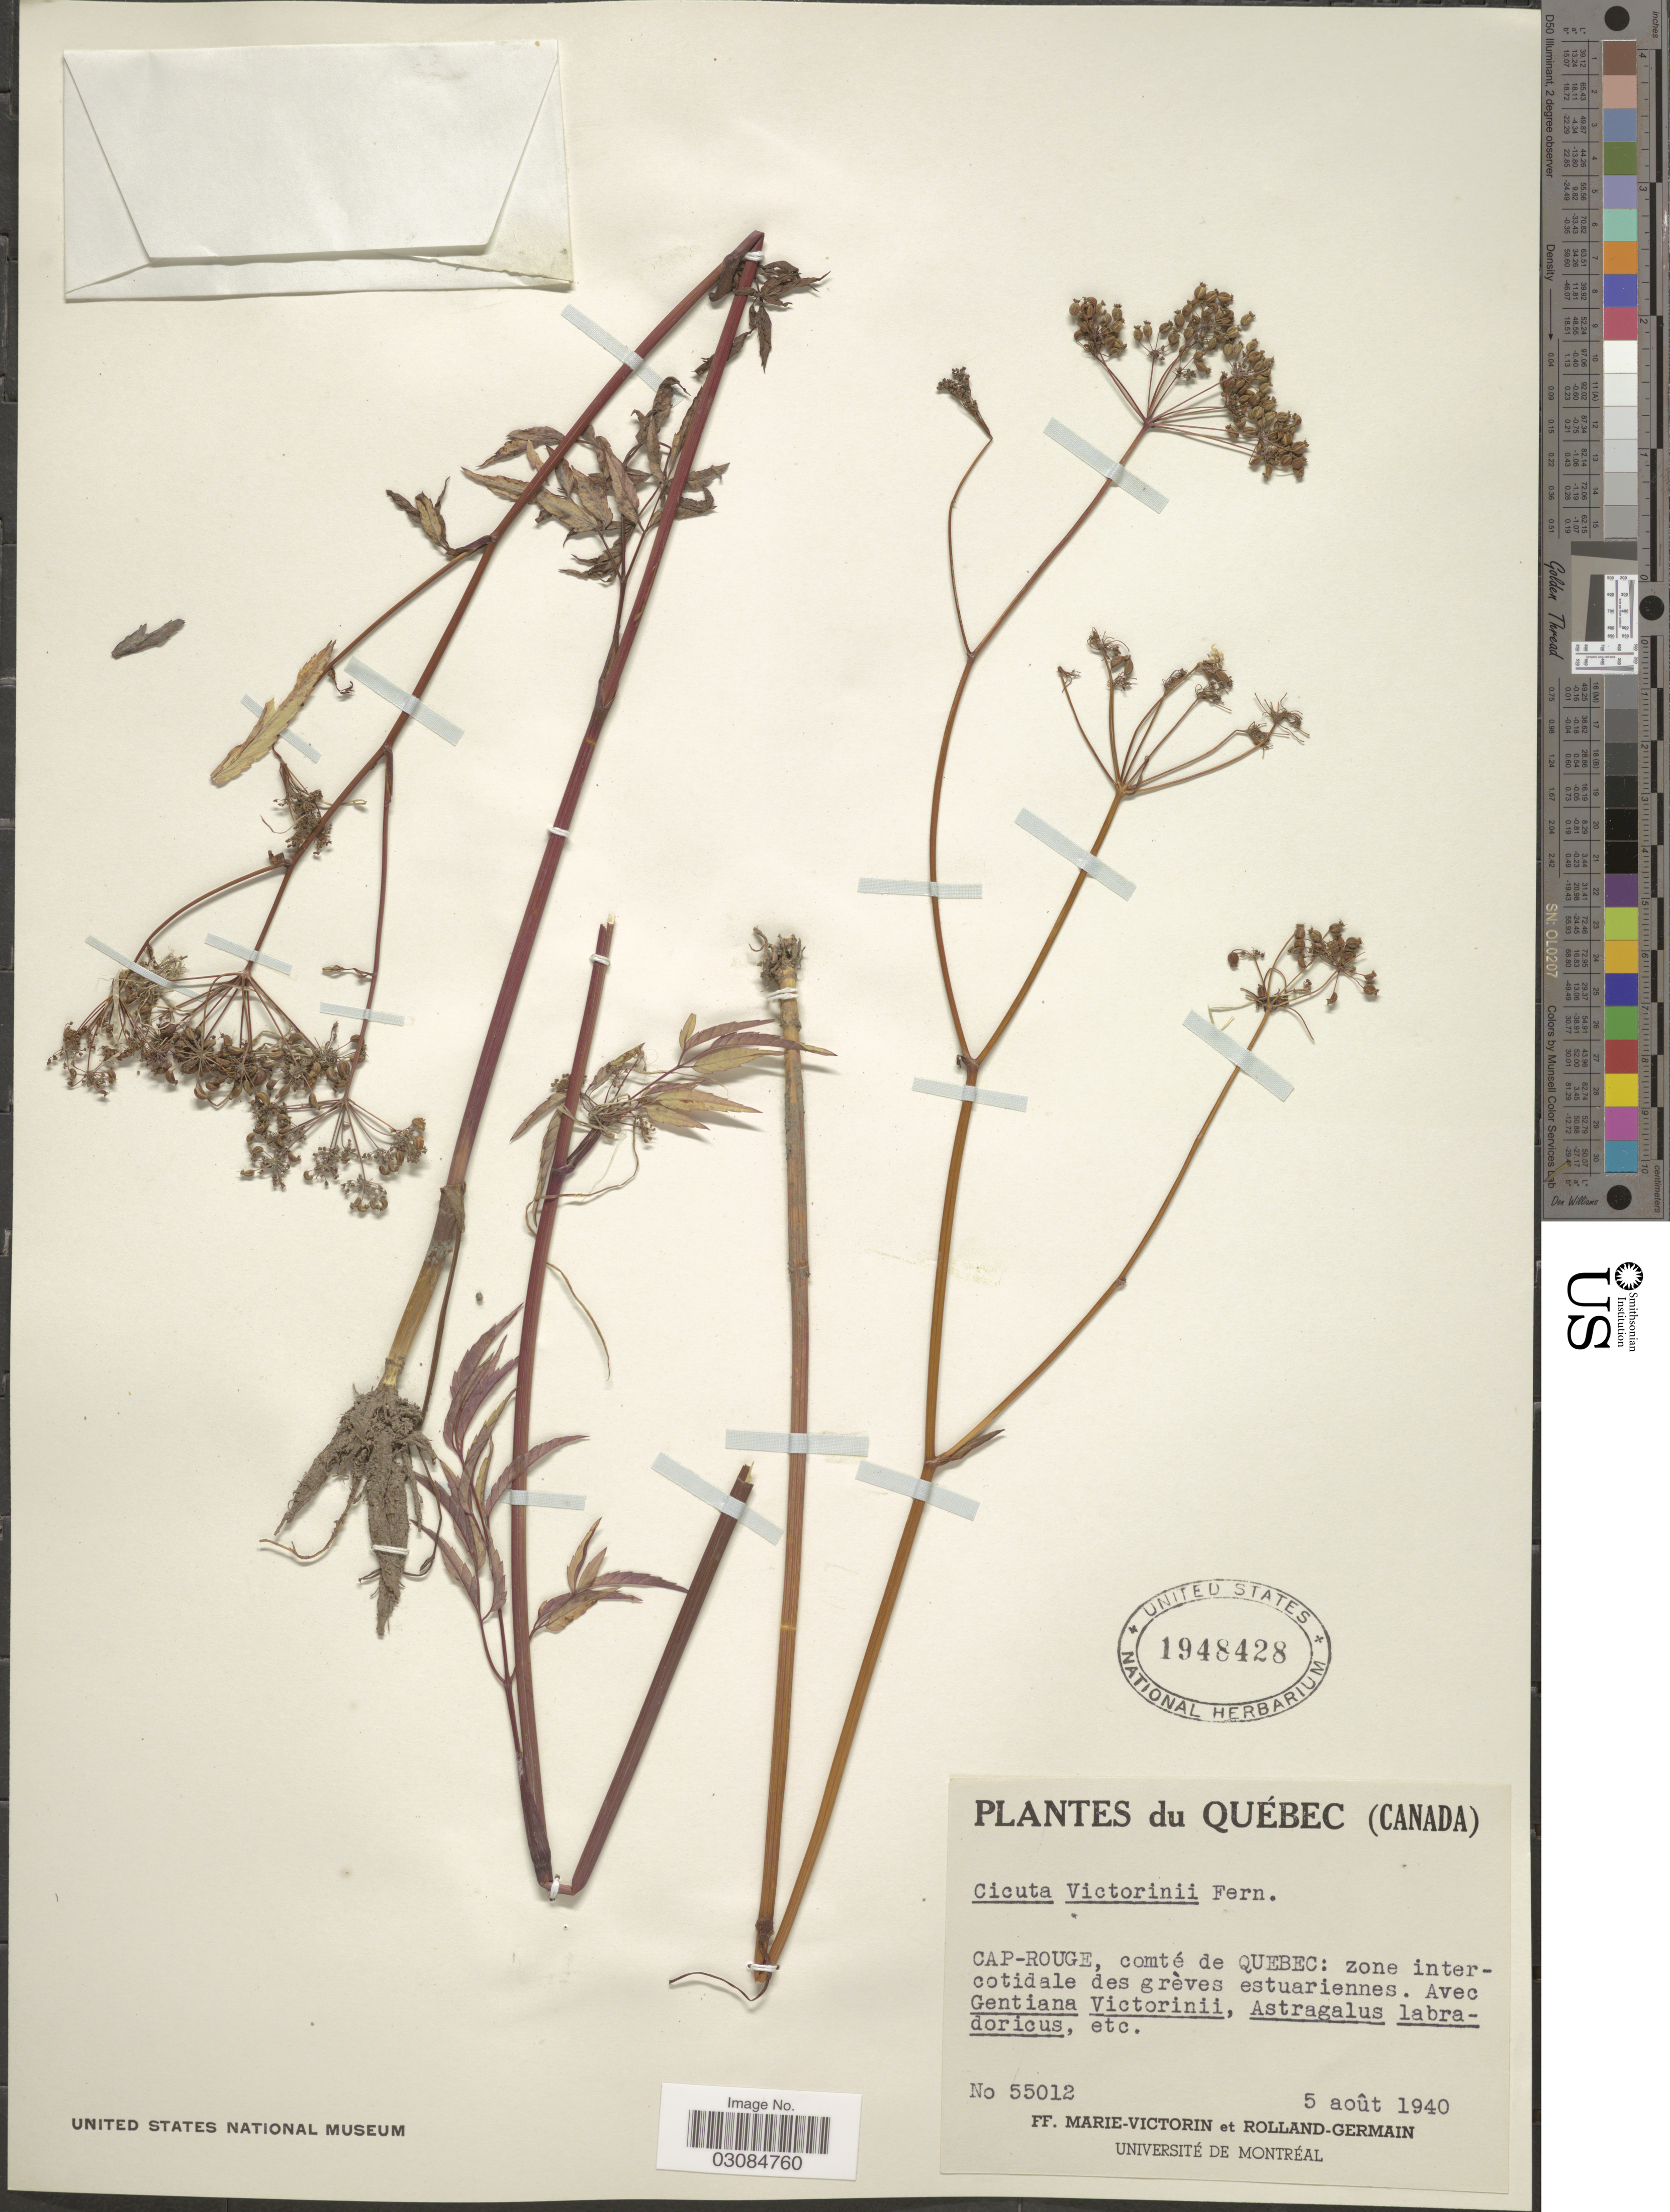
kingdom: Plantae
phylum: Tracheophyta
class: Magnoliopsida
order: Apiales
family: Apiaceae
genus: Cicuta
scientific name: Cicuta victorinii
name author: Fernald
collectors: -. Marie-Victorin & Rolland-Germain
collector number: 55012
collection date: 1940-08-05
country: Canada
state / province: Quebec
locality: Cap-Rouge, comté de Quebec: zone intercotidale des grèves estuariennes.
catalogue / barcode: US 1948428